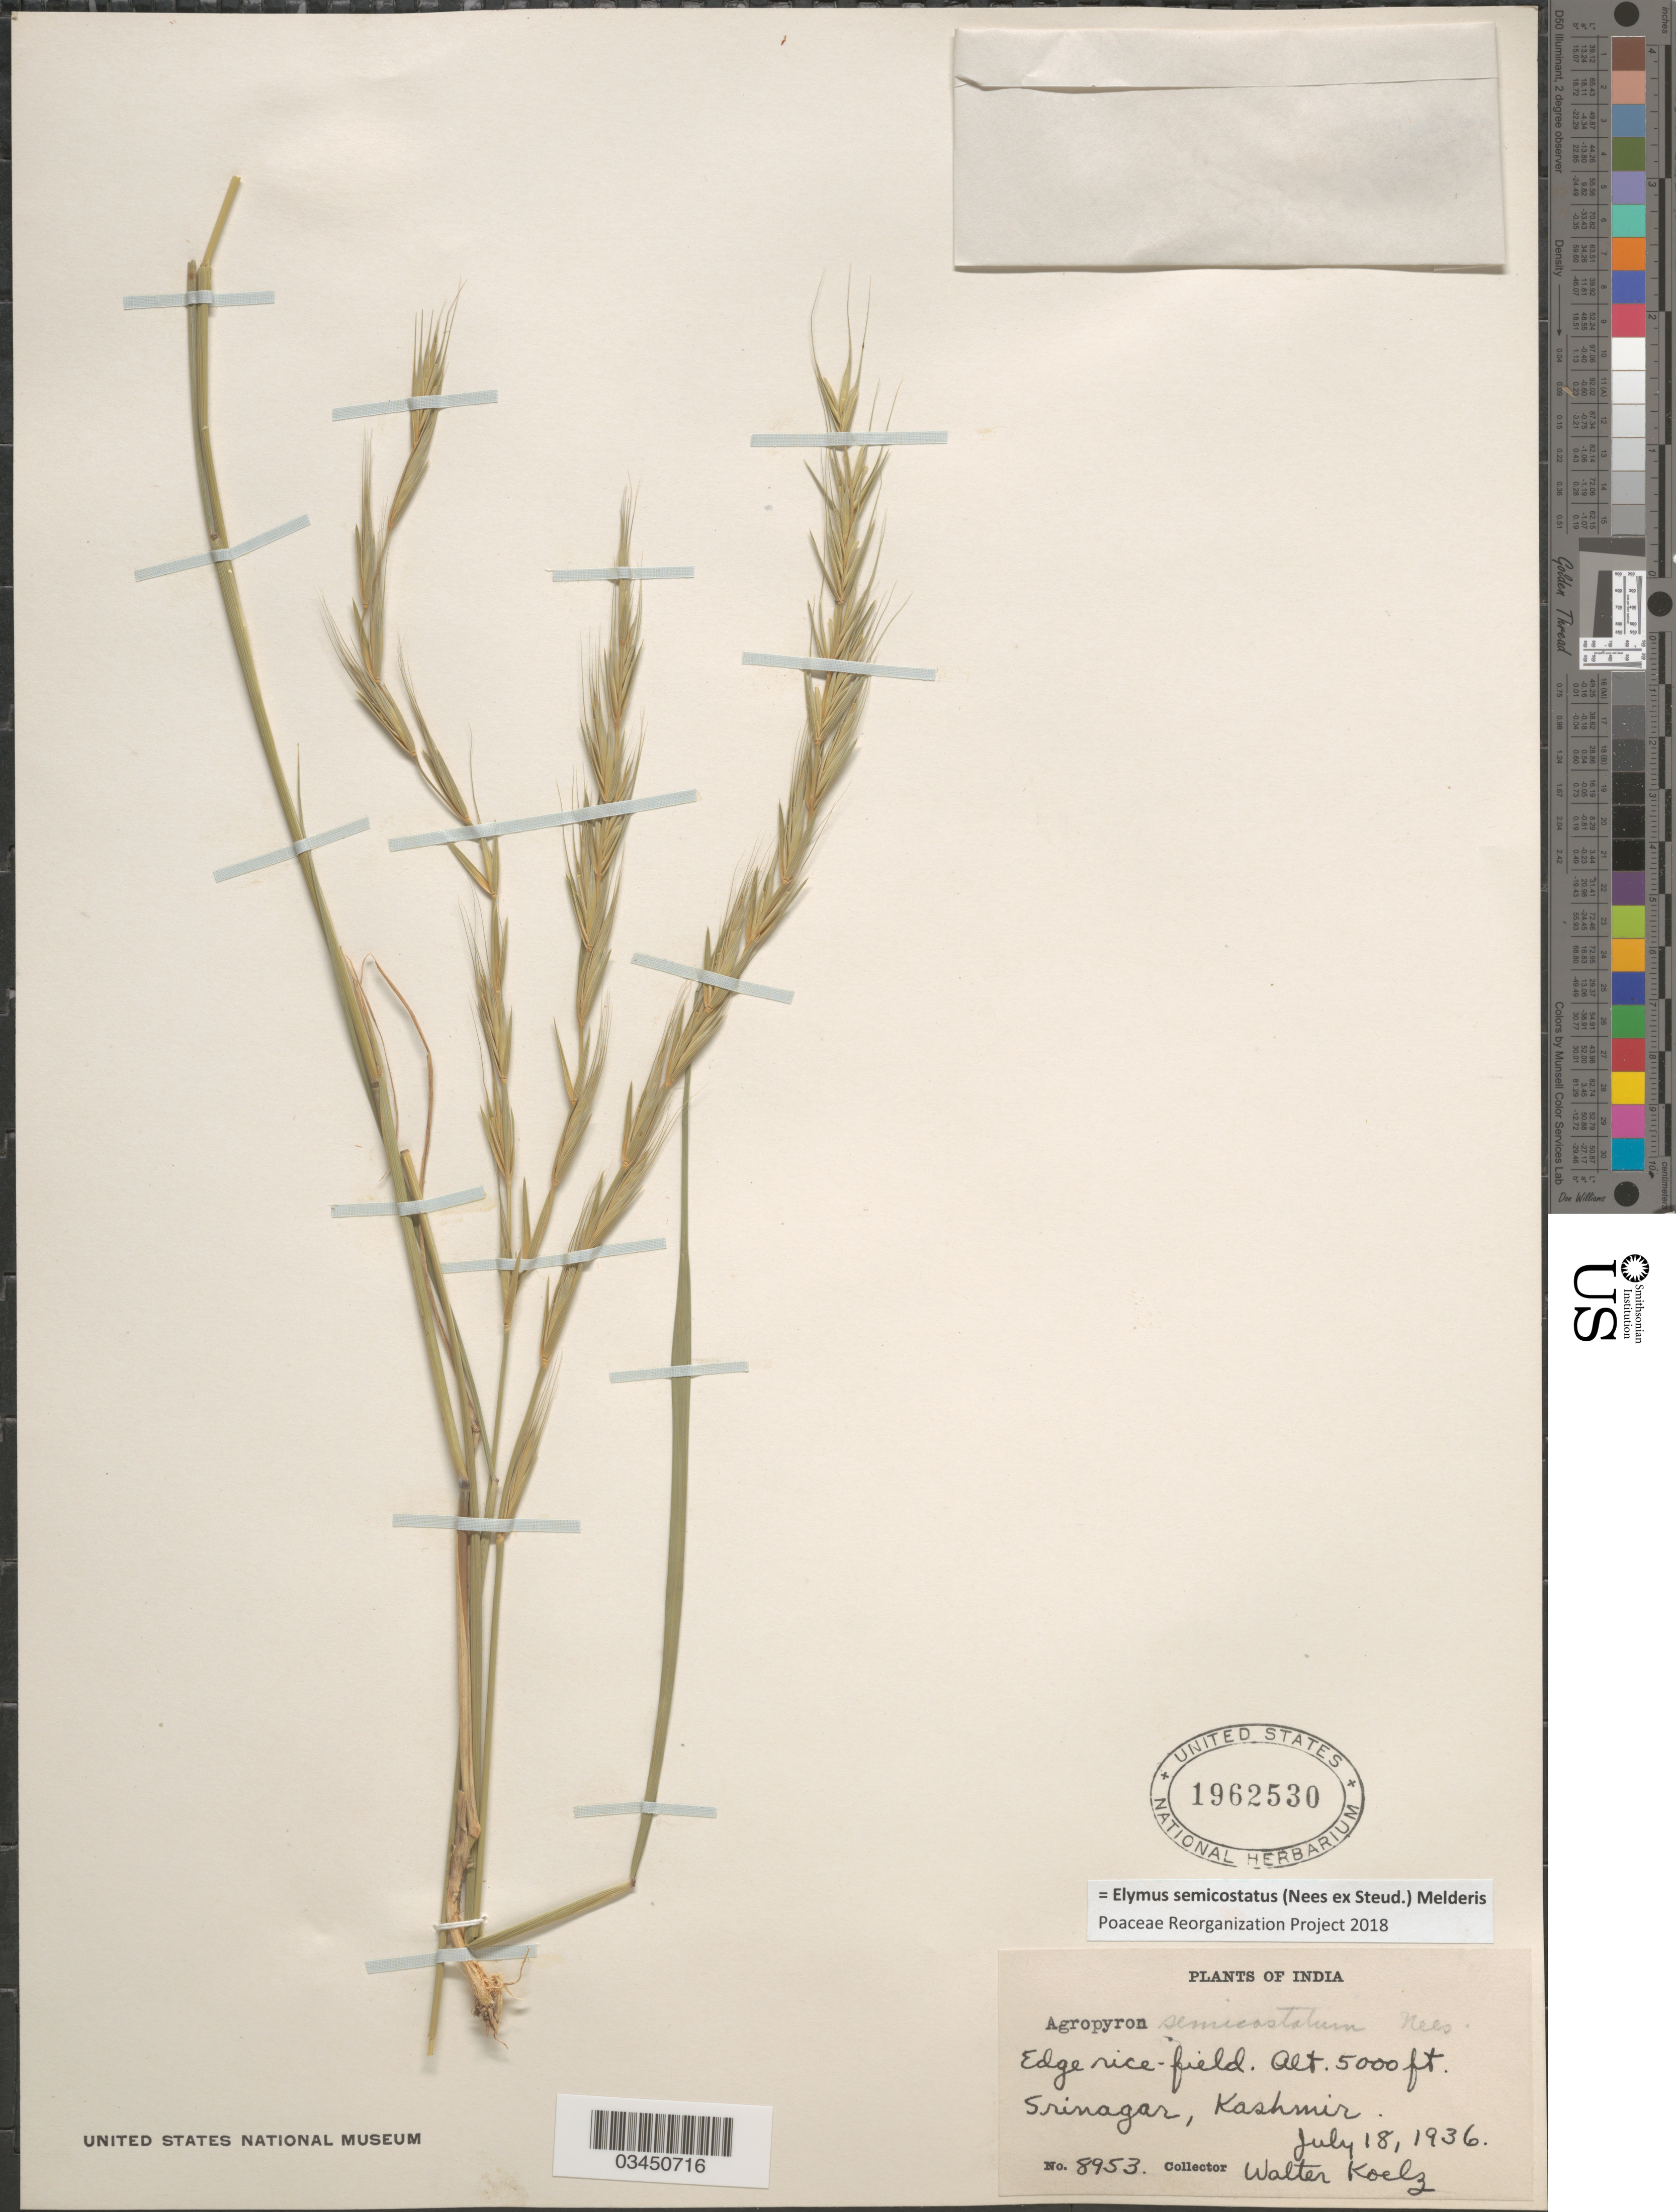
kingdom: Plantae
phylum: Tracheophyta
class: Liliopsida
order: Poales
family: Poaceae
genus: Elymus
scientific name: Elymus semicostatus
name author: (Nees ex Steud.) Melderis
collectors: W. N. Koelz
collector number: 8953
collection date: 1936-07-18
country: India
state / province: Jammu and Kashmir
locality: Edge rice-field. Srinagar, Kashmir.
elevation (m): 1524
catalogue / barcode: US 1962530